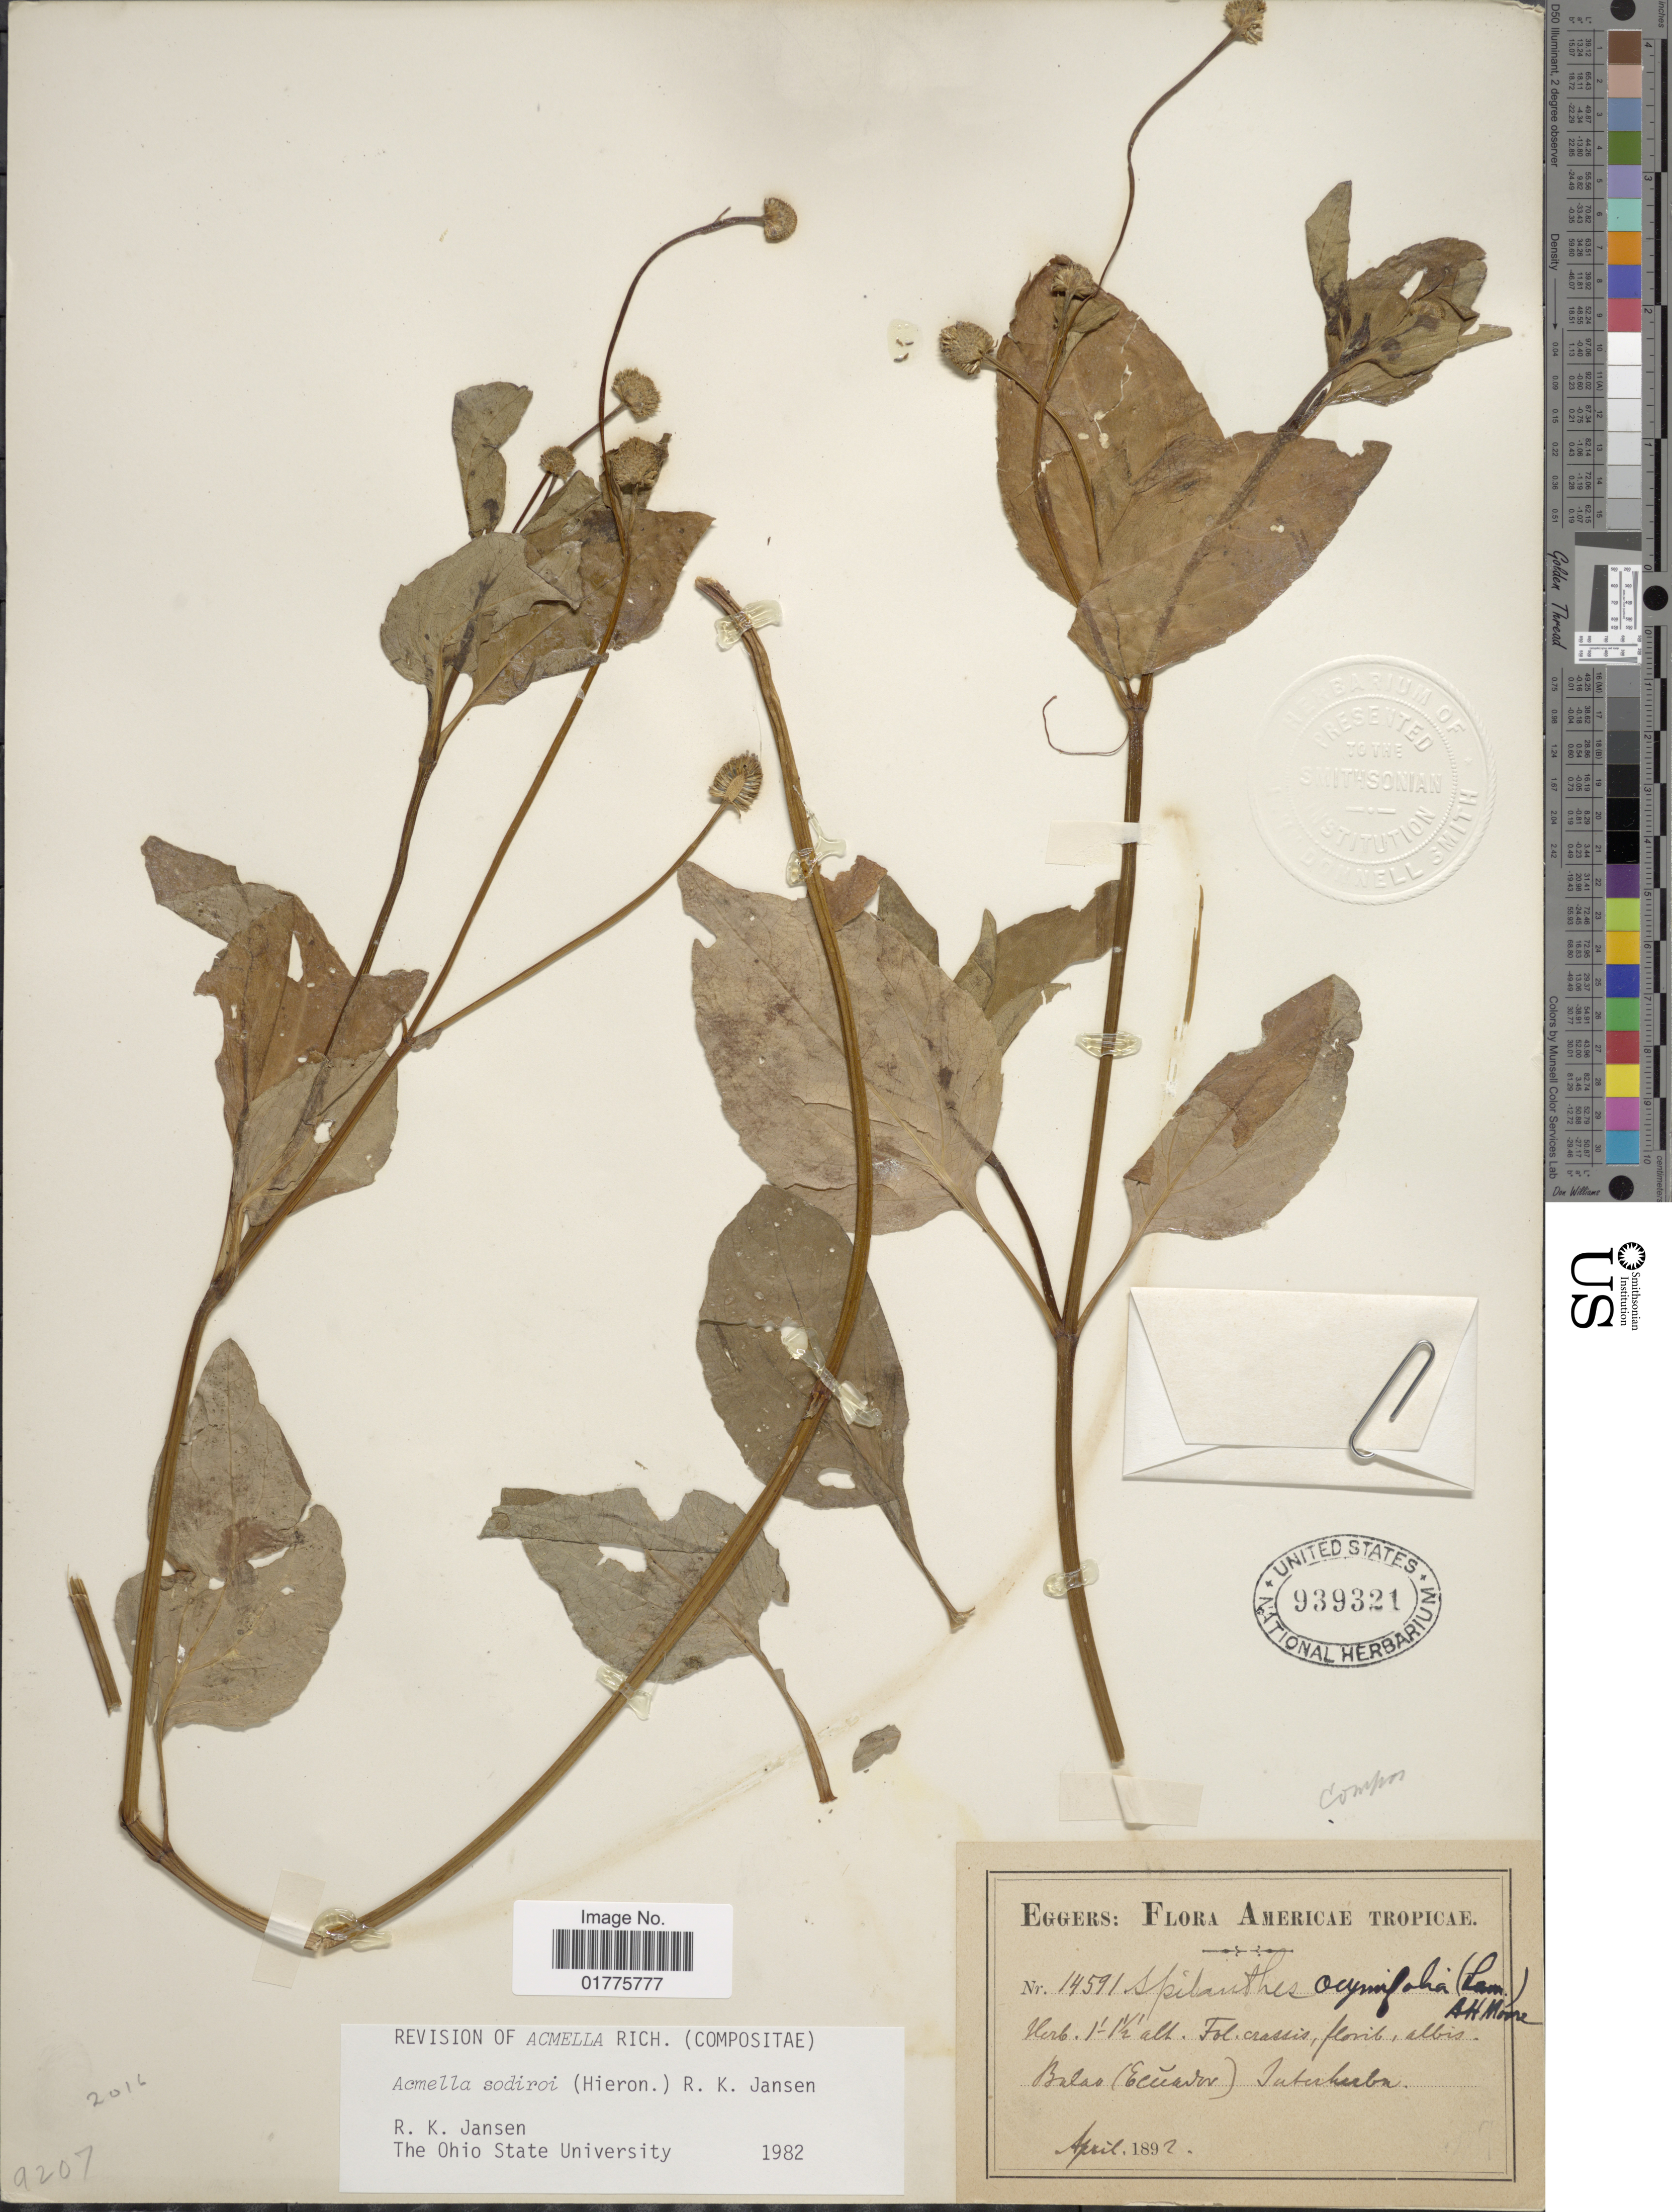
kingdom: Plantae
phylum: Tracheophyta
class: Magnoliopsida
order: Asterales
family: Asteraceae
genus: Acmella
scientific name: Acmella sodiroi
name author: (Hieron.) R.K. Jansen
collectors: -. Eggers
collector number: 14591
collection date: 1892-04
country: Ecuador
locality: America Tropicae, Balao, Interherba.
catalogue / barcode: US 939321